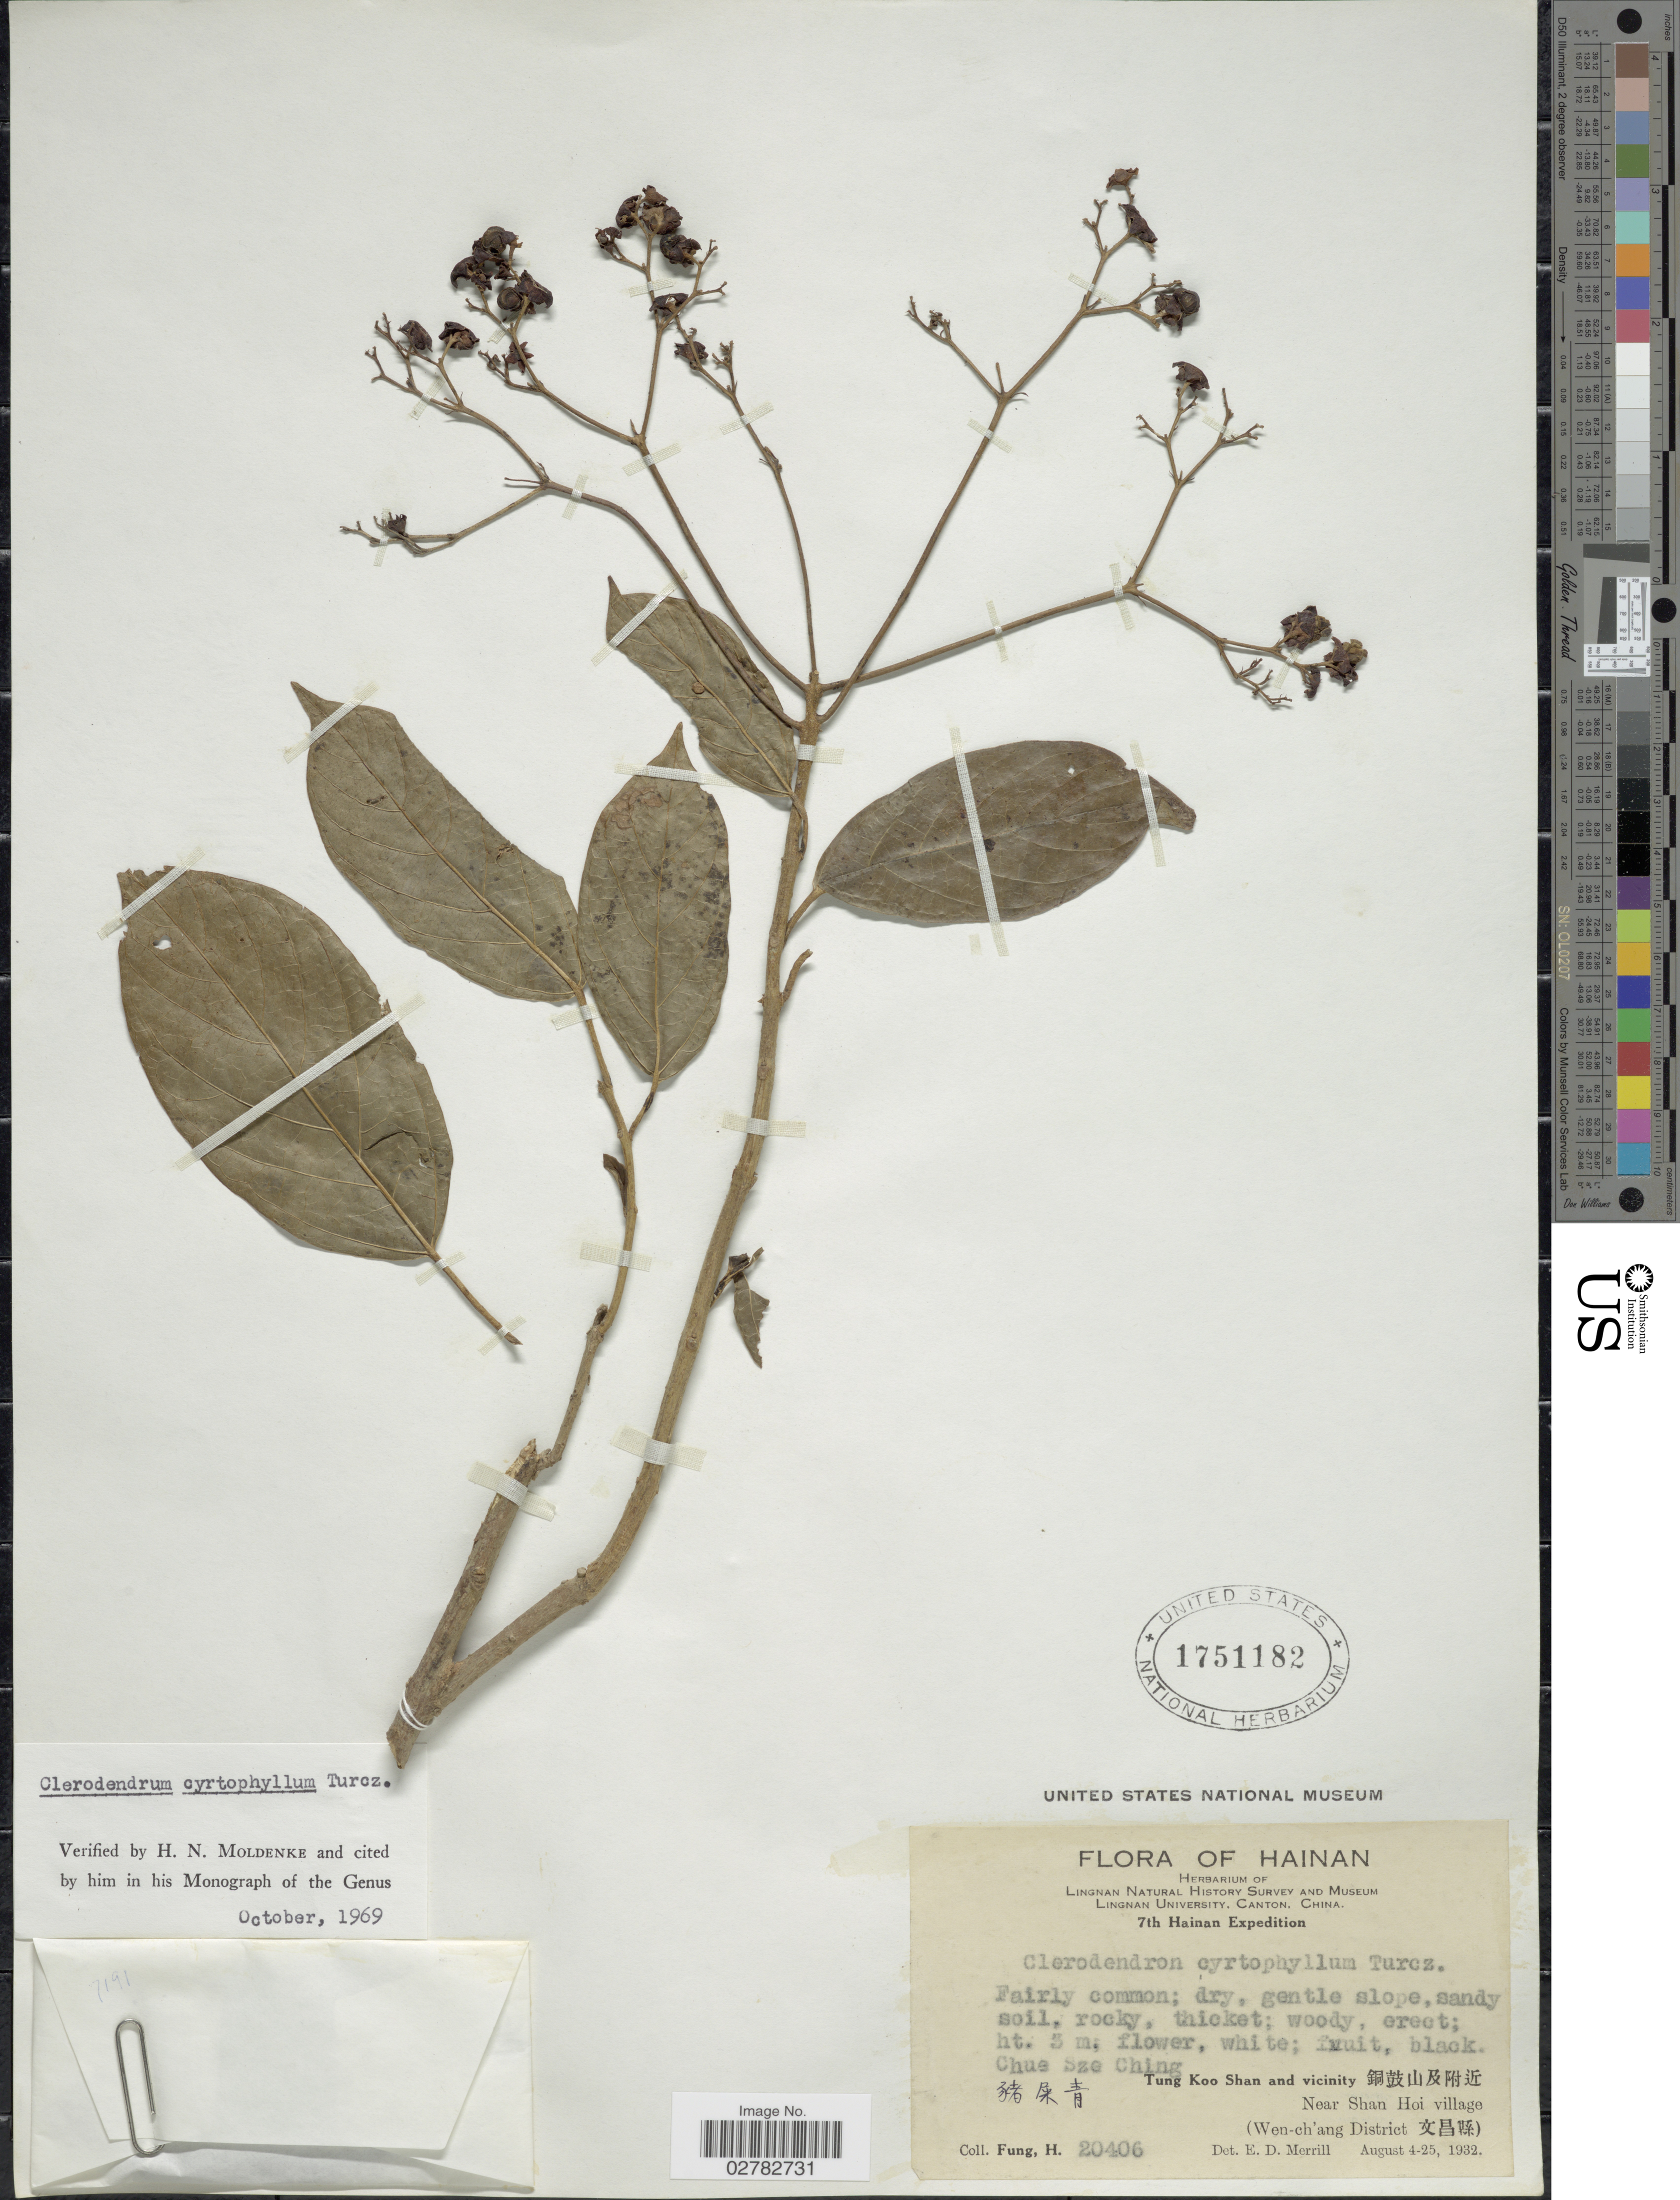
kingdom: Plantae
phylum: Tracheophyta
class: Magnoliopsida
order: Lamiales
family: Lamiaceae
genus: Clerodendrum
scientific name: Clerodendrum cyrtophyllum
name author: Turcz.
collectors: H. Fung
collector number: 20406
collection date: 1932-08-04/1932-08-25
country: China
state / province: Hainan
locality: Cheu Sze Ching X. Tung Koo Shan and vicinity X. Near Shan Hoi village. (Wen-ch'ang District X).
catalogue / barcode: US 1751182